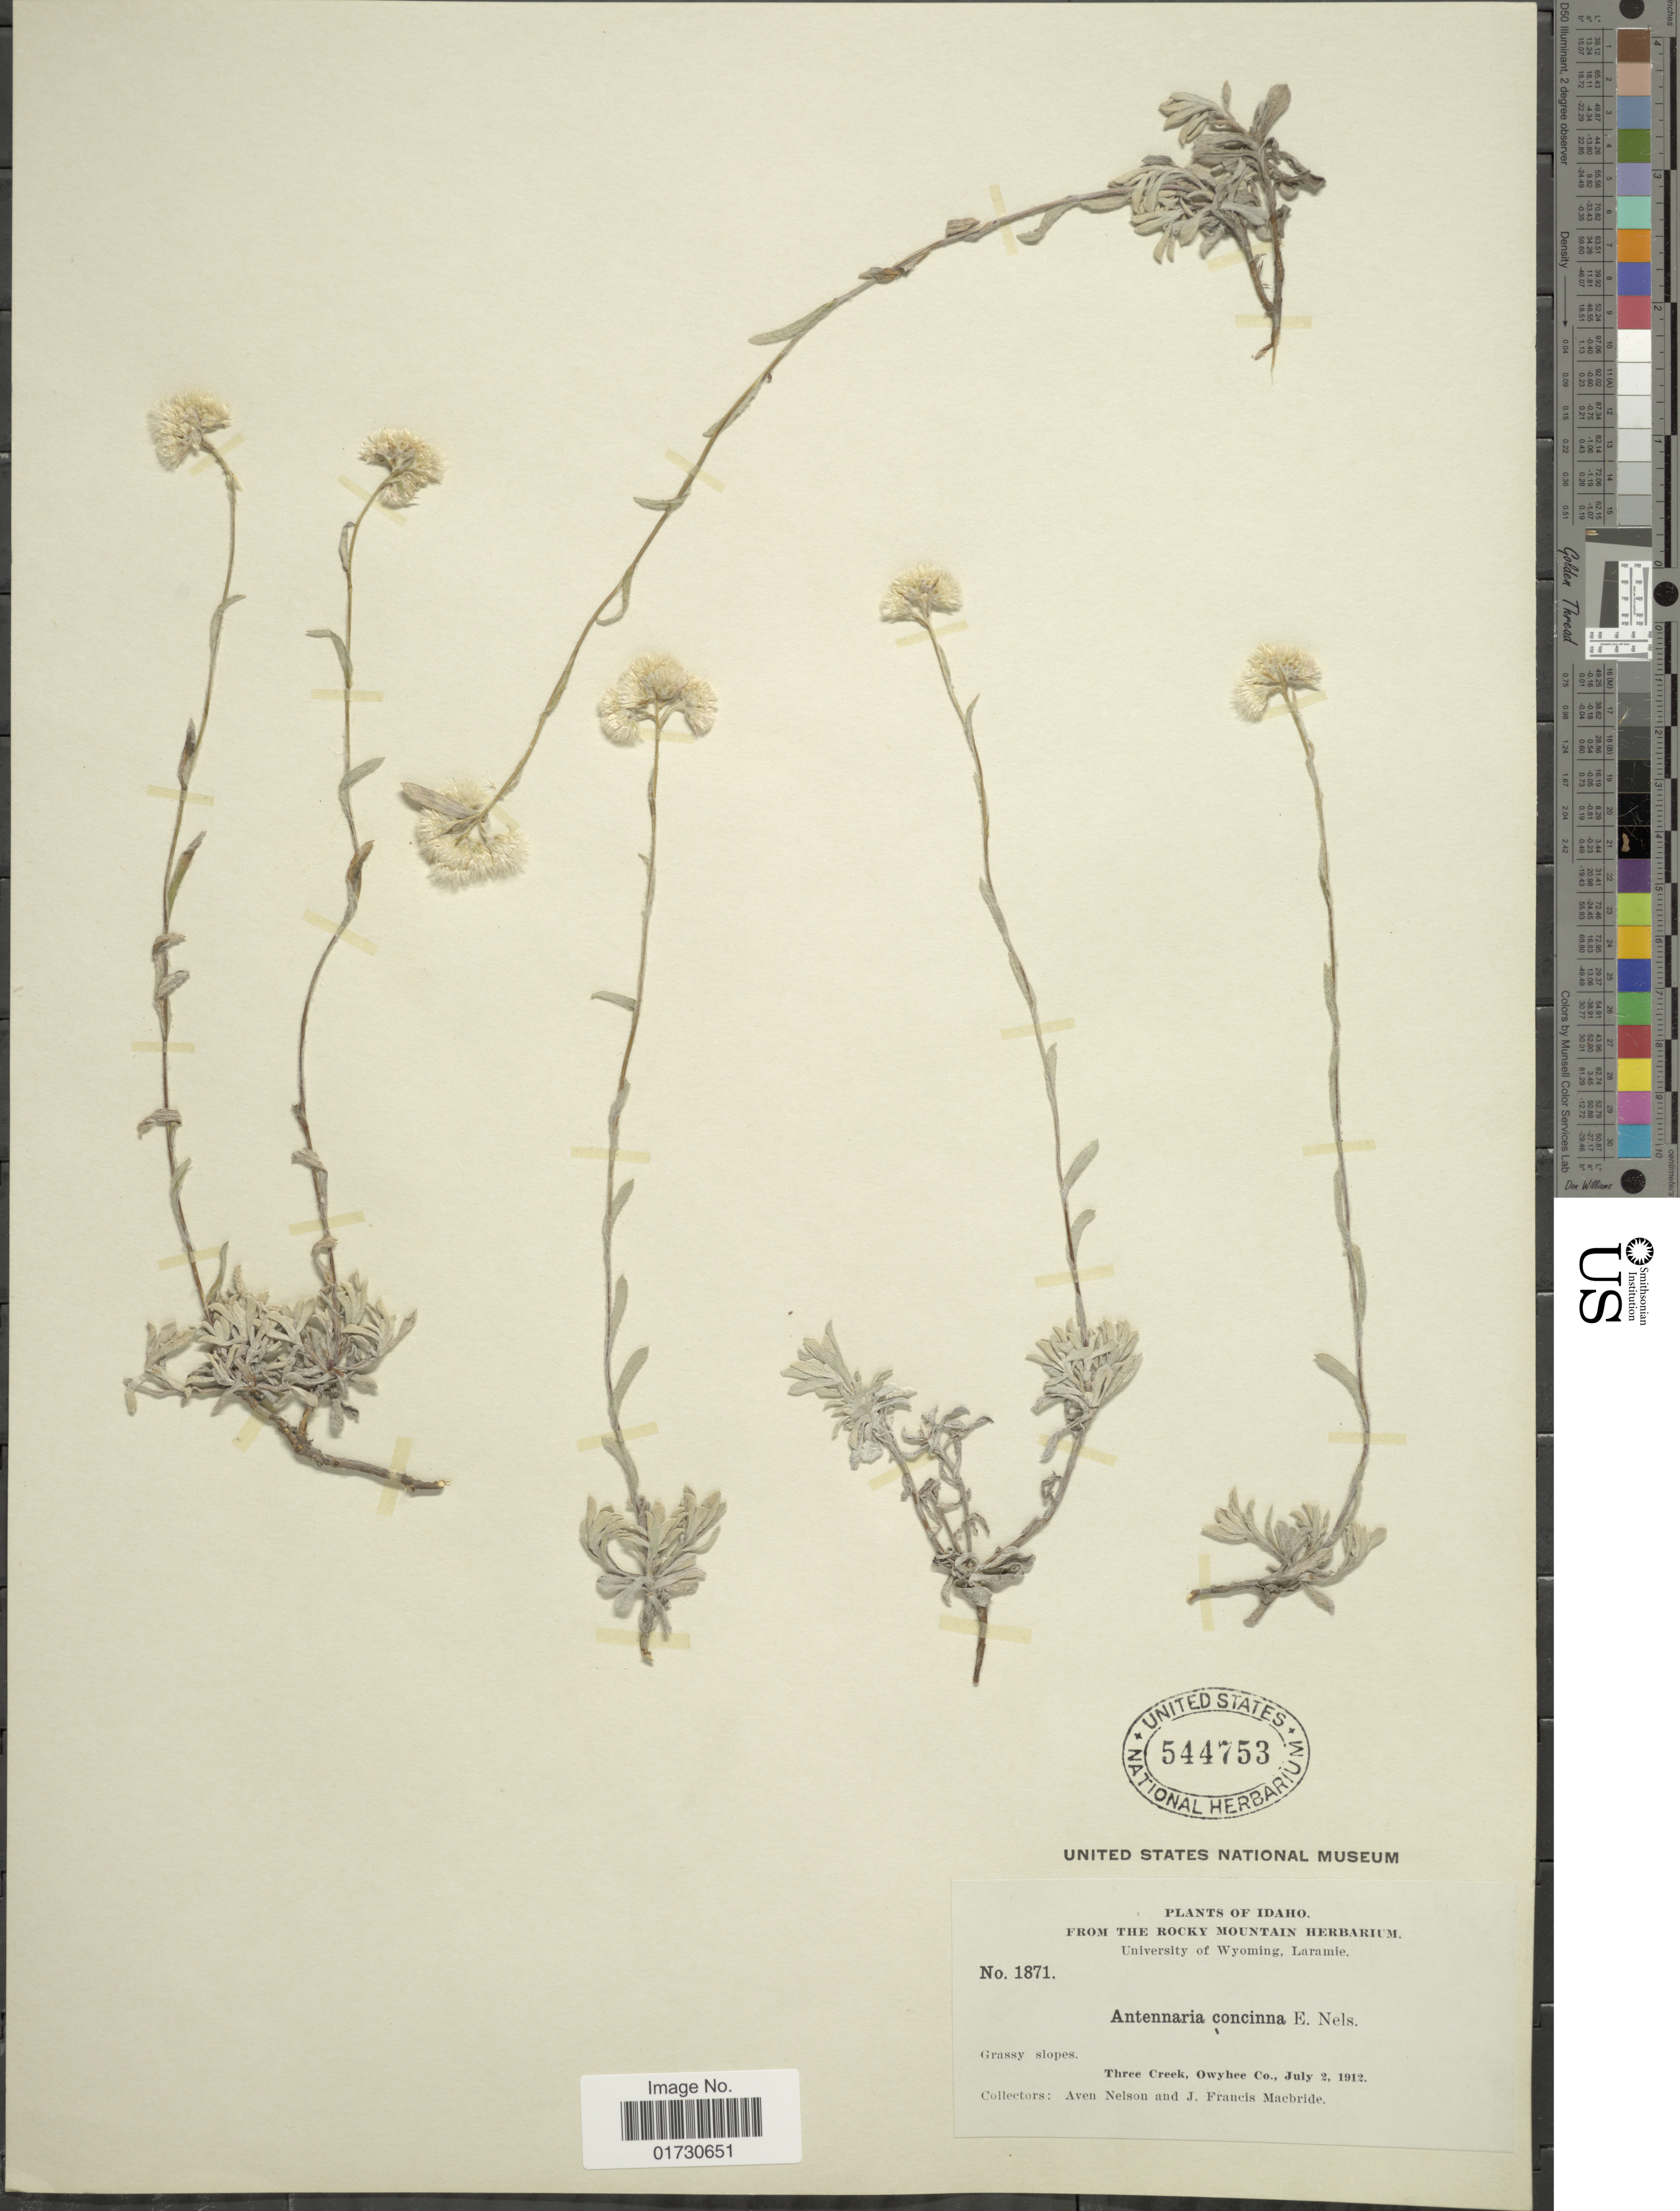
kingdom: Plantae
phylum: Tracheophyta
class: Magnoliopsida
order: Asterales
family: Asteraceae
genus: Antennaria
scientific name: Antennaria concinna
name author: E.E. Nelson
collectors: A. Nelson & J. F. Macbride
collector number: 1871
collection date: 1912-07-01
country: United States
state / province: Nevada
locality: Three Creek, Owyhee Co.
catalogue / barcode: US 544753